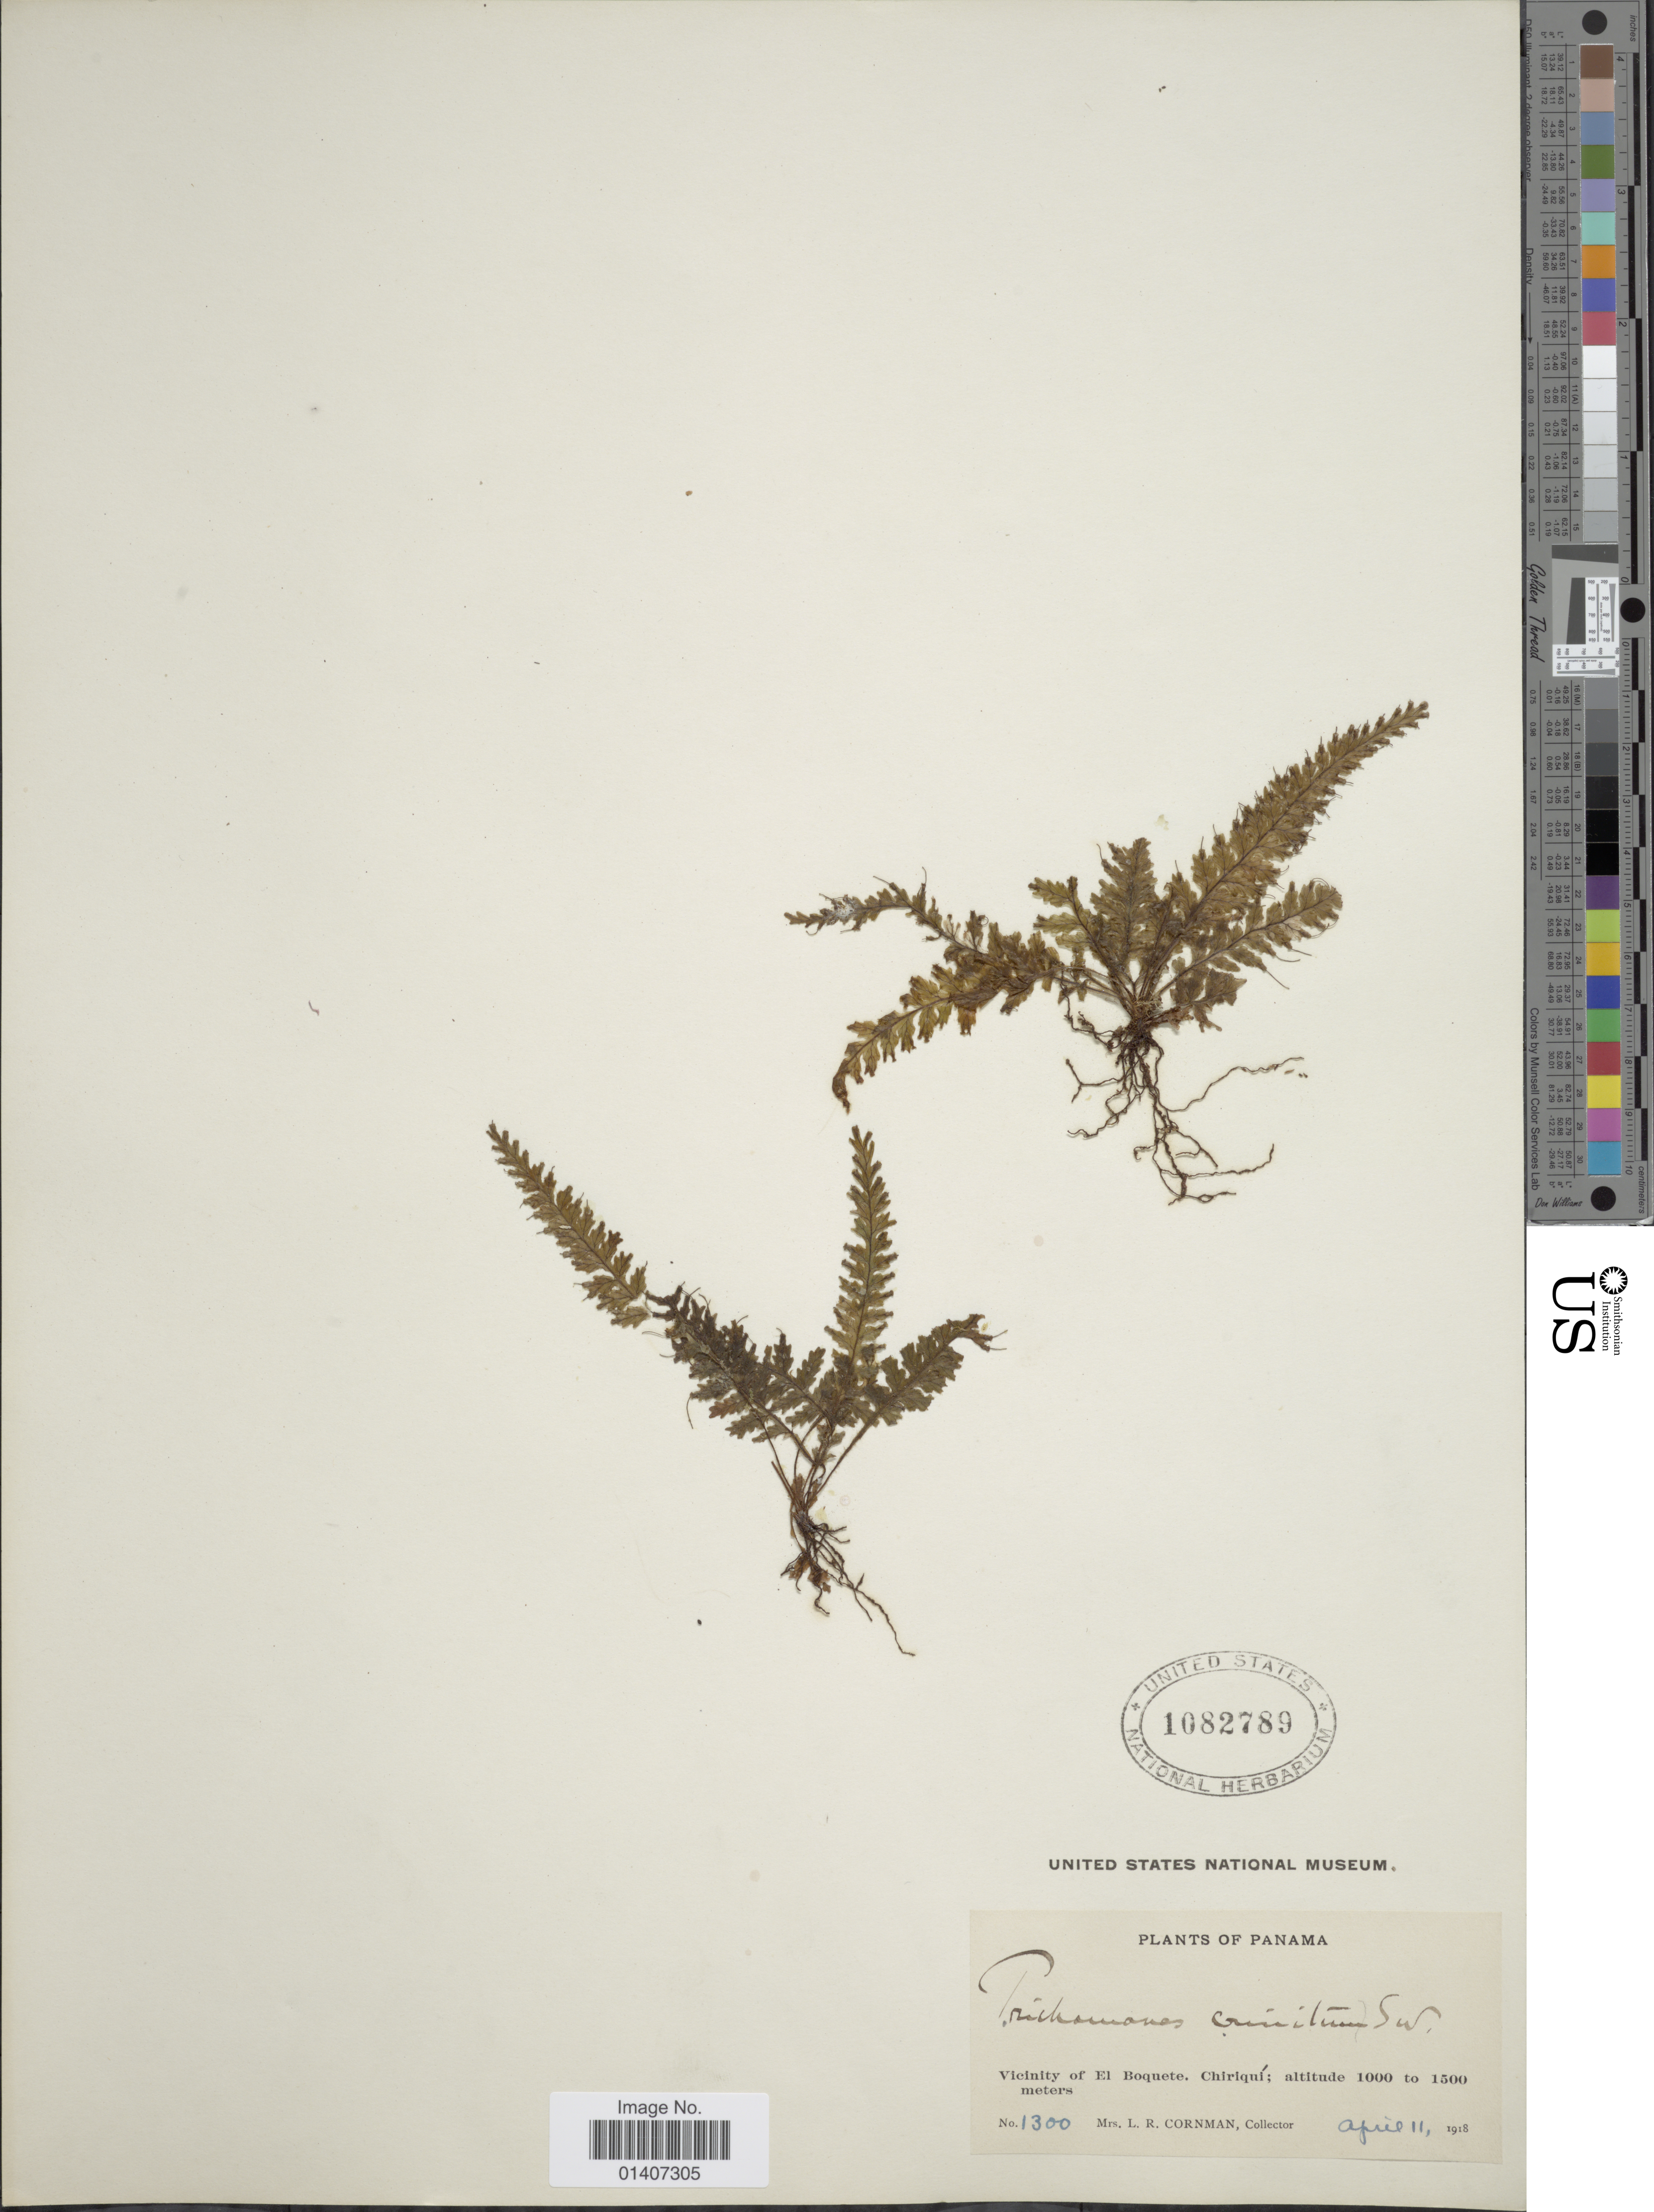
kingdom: Plantae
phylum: Tracheophyta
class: Polypodiopsida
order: Hymenophyllales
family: Hymenophyllaceae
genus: Trichomanes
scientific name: Trichomanes crinitum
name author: Sw.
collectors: L. Cornman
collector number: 1300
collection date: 1918-04-11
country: Panama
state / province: Panamá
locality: Vicinity of El Boquete, Chiriqui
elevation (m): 1000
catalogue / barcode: US 1082789